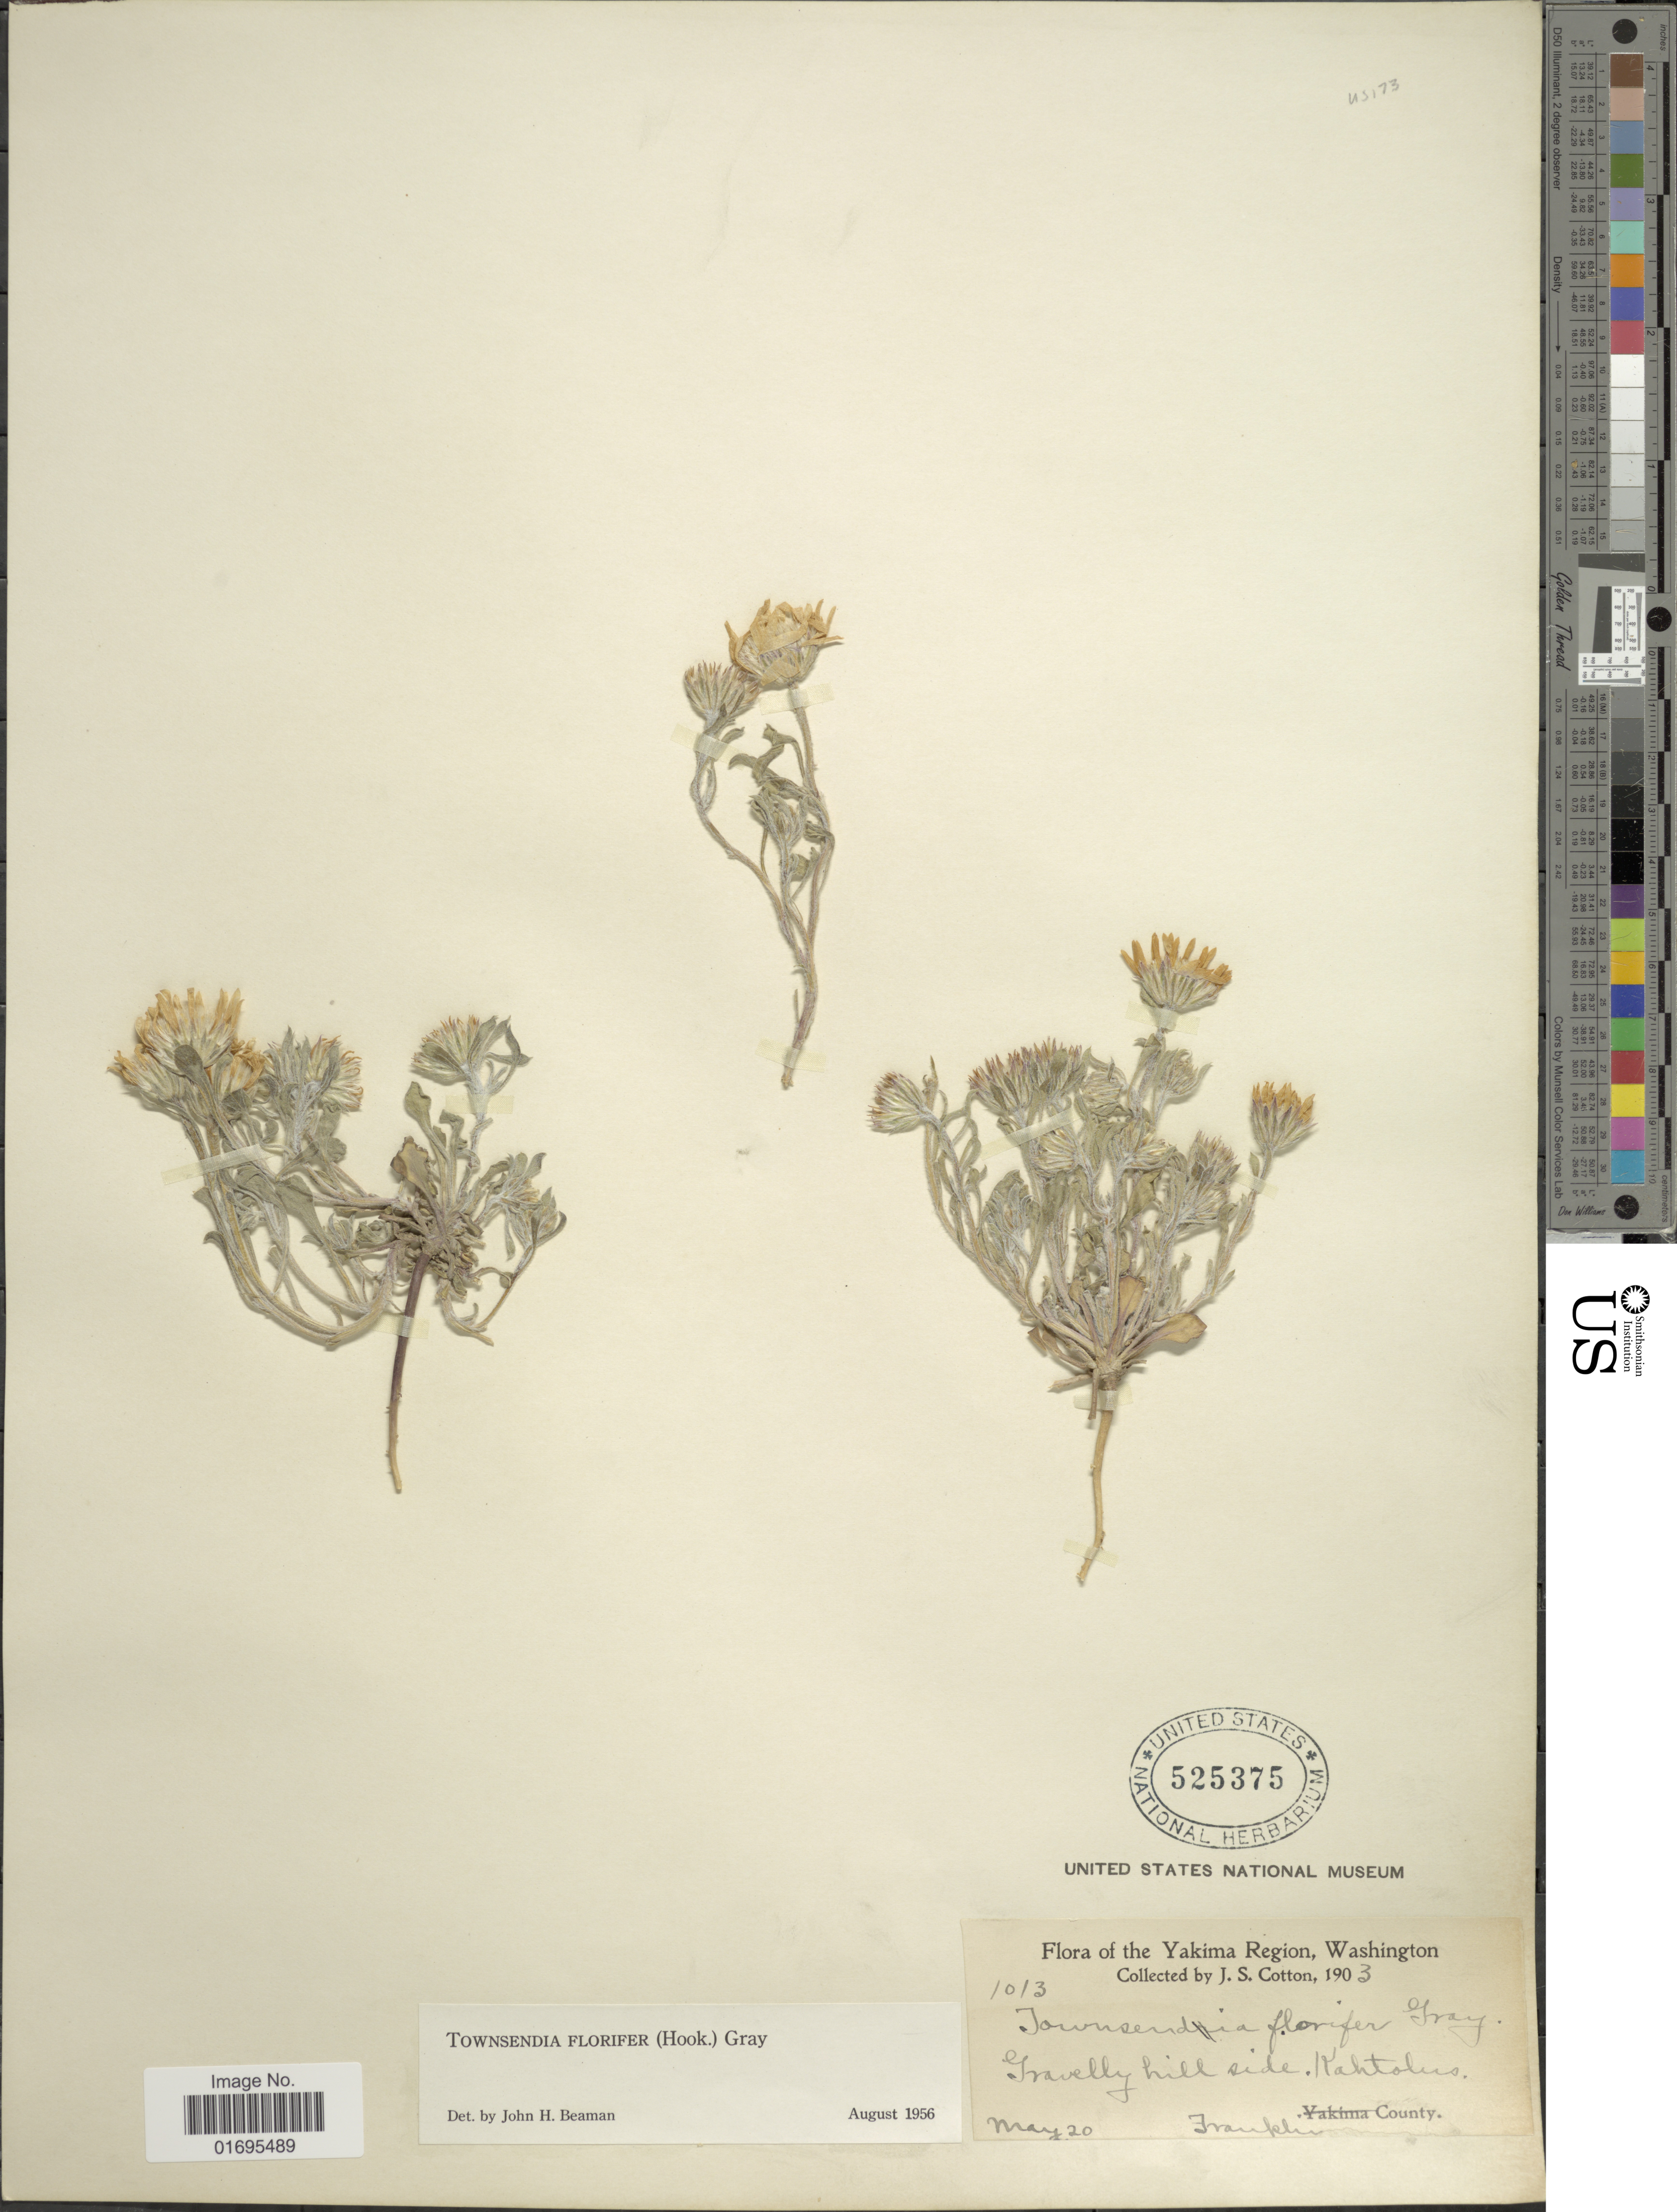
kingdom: Plantae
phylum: Tracheophyta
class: Magnoliopsida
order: Asterales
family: Asteraceae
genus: Townsendia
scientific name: Townsendia florifer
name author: (Hook.) A. Gray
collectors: J. S. Cotton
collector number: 1013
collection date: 1903-05-20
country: United States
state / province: Washington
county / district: Franklin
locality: Gravelly hill side Kahtolus, Franklin County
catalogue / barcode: US 525375